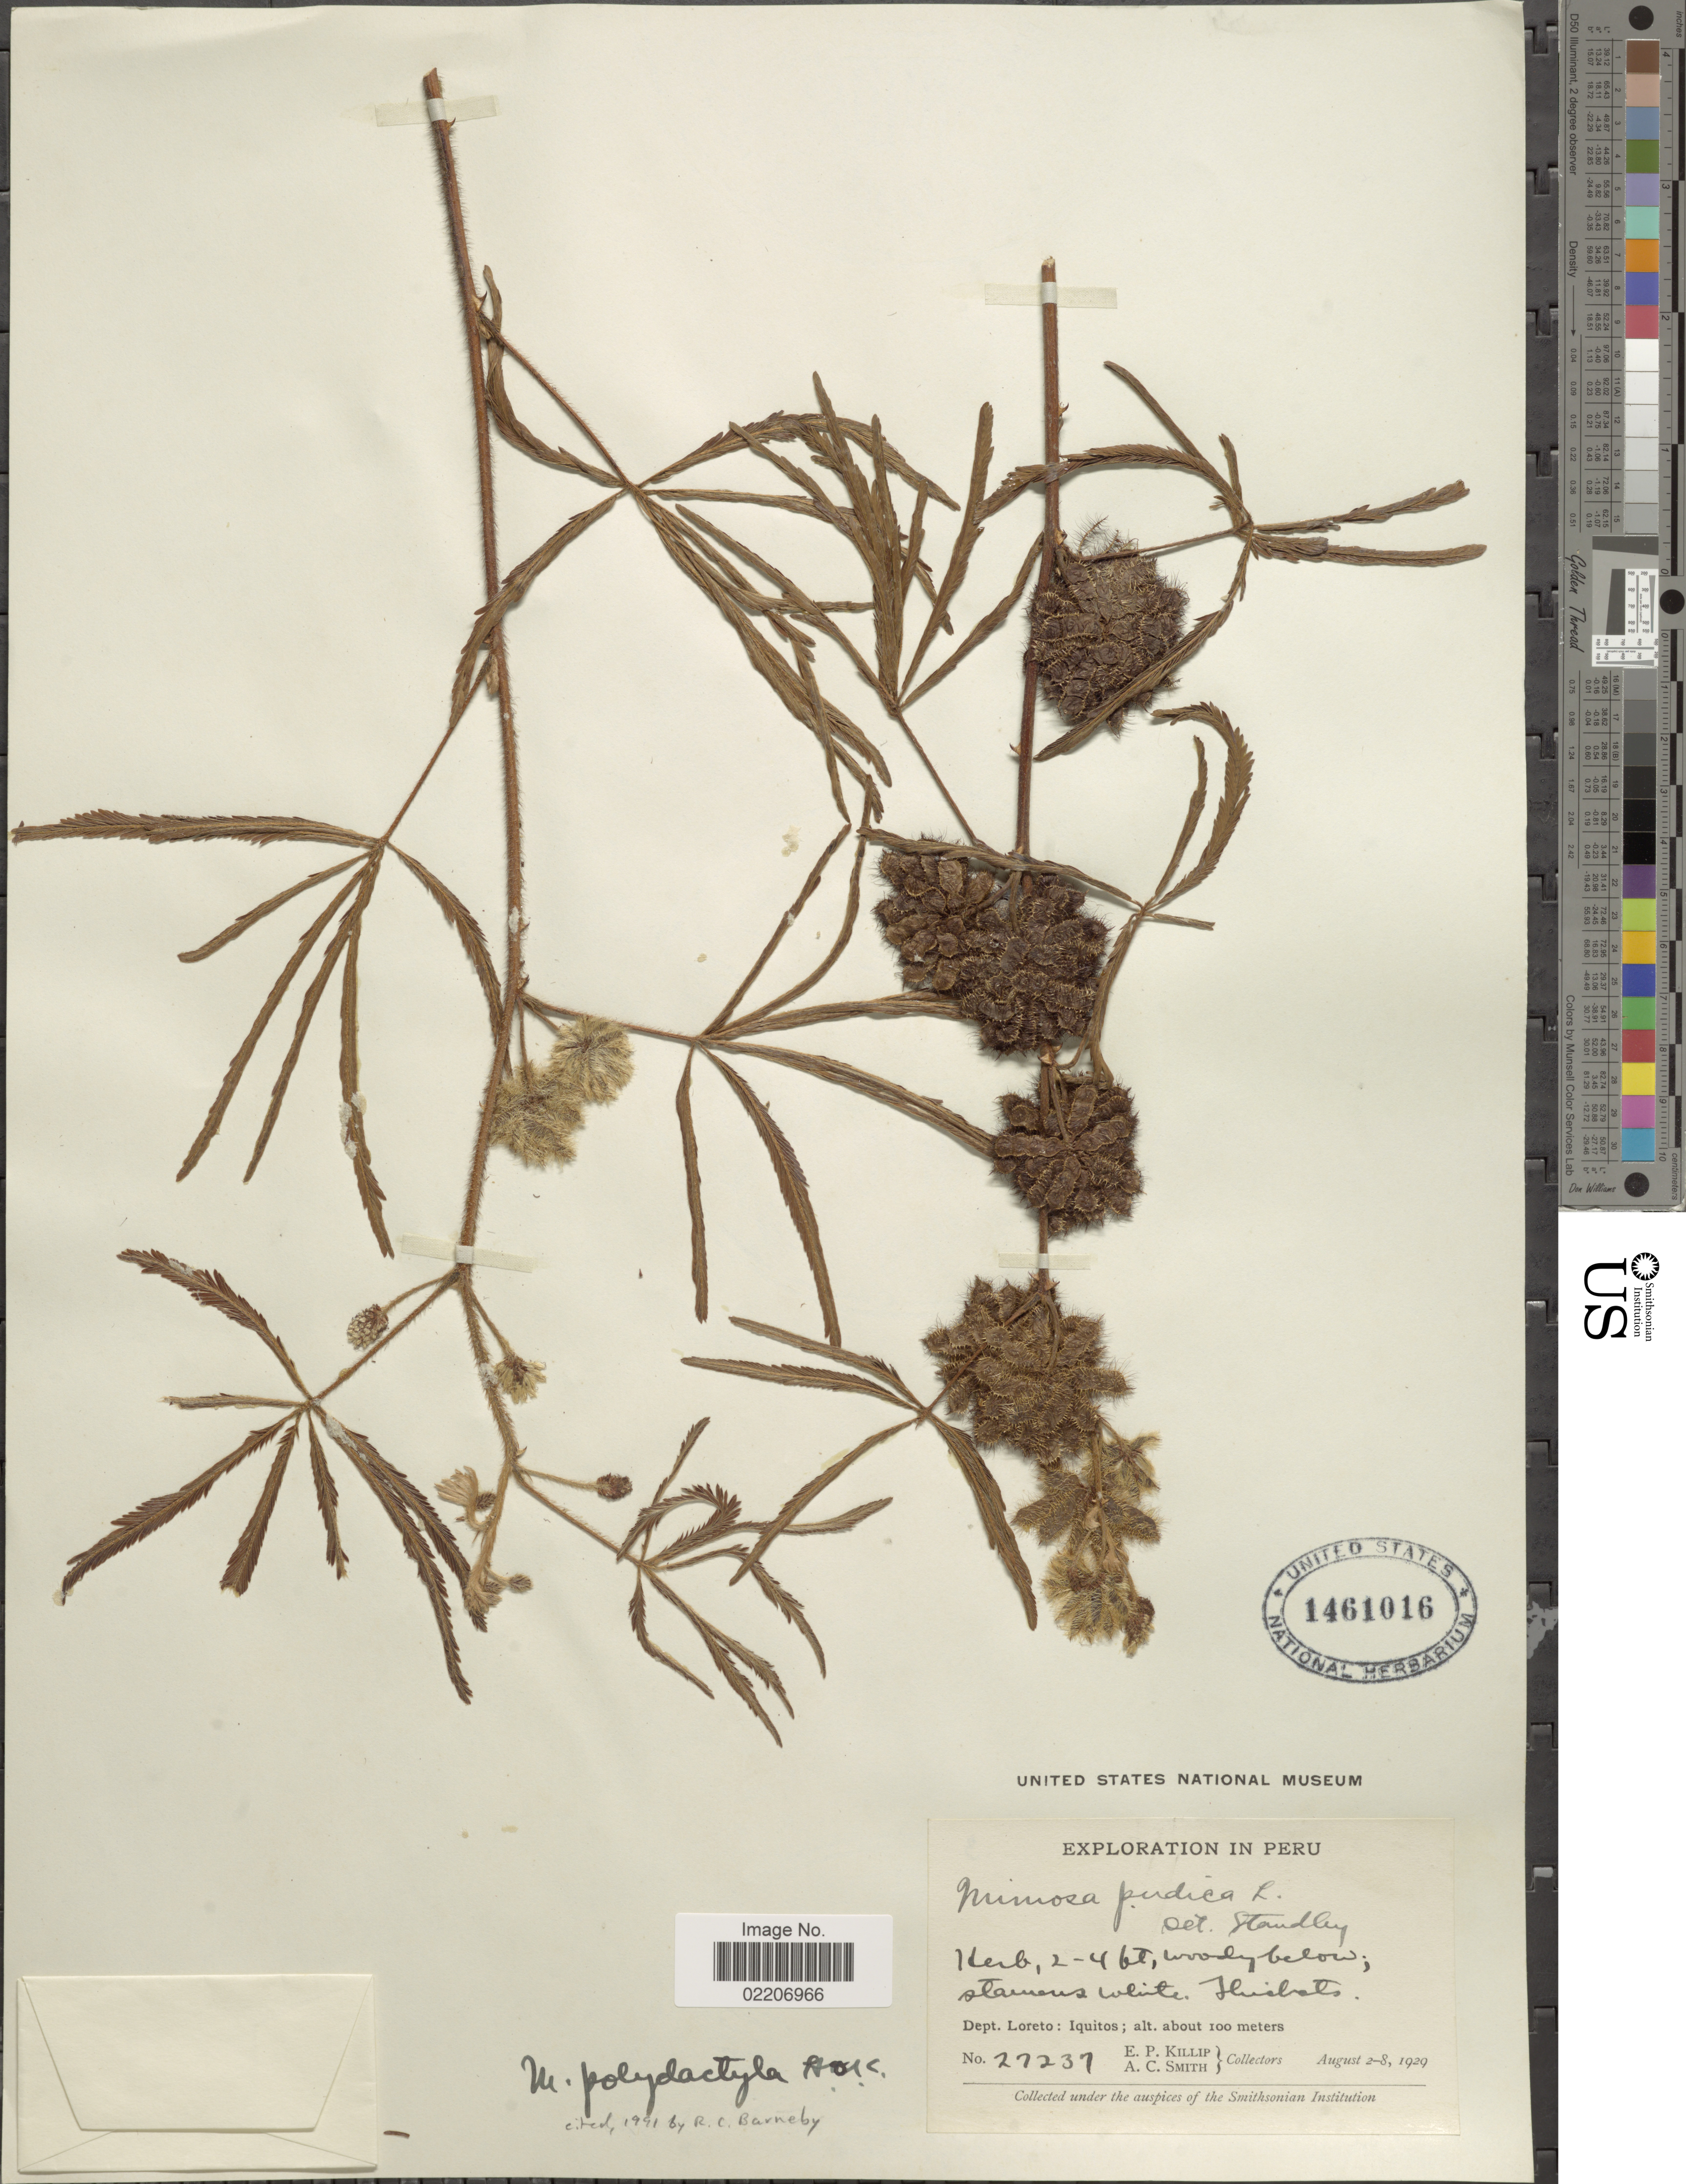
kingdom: Plantae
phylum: Tracheophyta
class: Magnoliopsida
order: Fabales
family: Fabaceae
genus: Mimosa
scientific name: Mimosa polydactyla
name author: Humb. & Bonpl. ex Willd.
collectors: E. P. Killip & A. C. Smith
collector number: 27237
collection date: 1929-08-02/1929-08-08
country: Peru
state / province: Loreto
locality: Iquitos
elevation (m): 100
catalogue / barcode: US 1461016